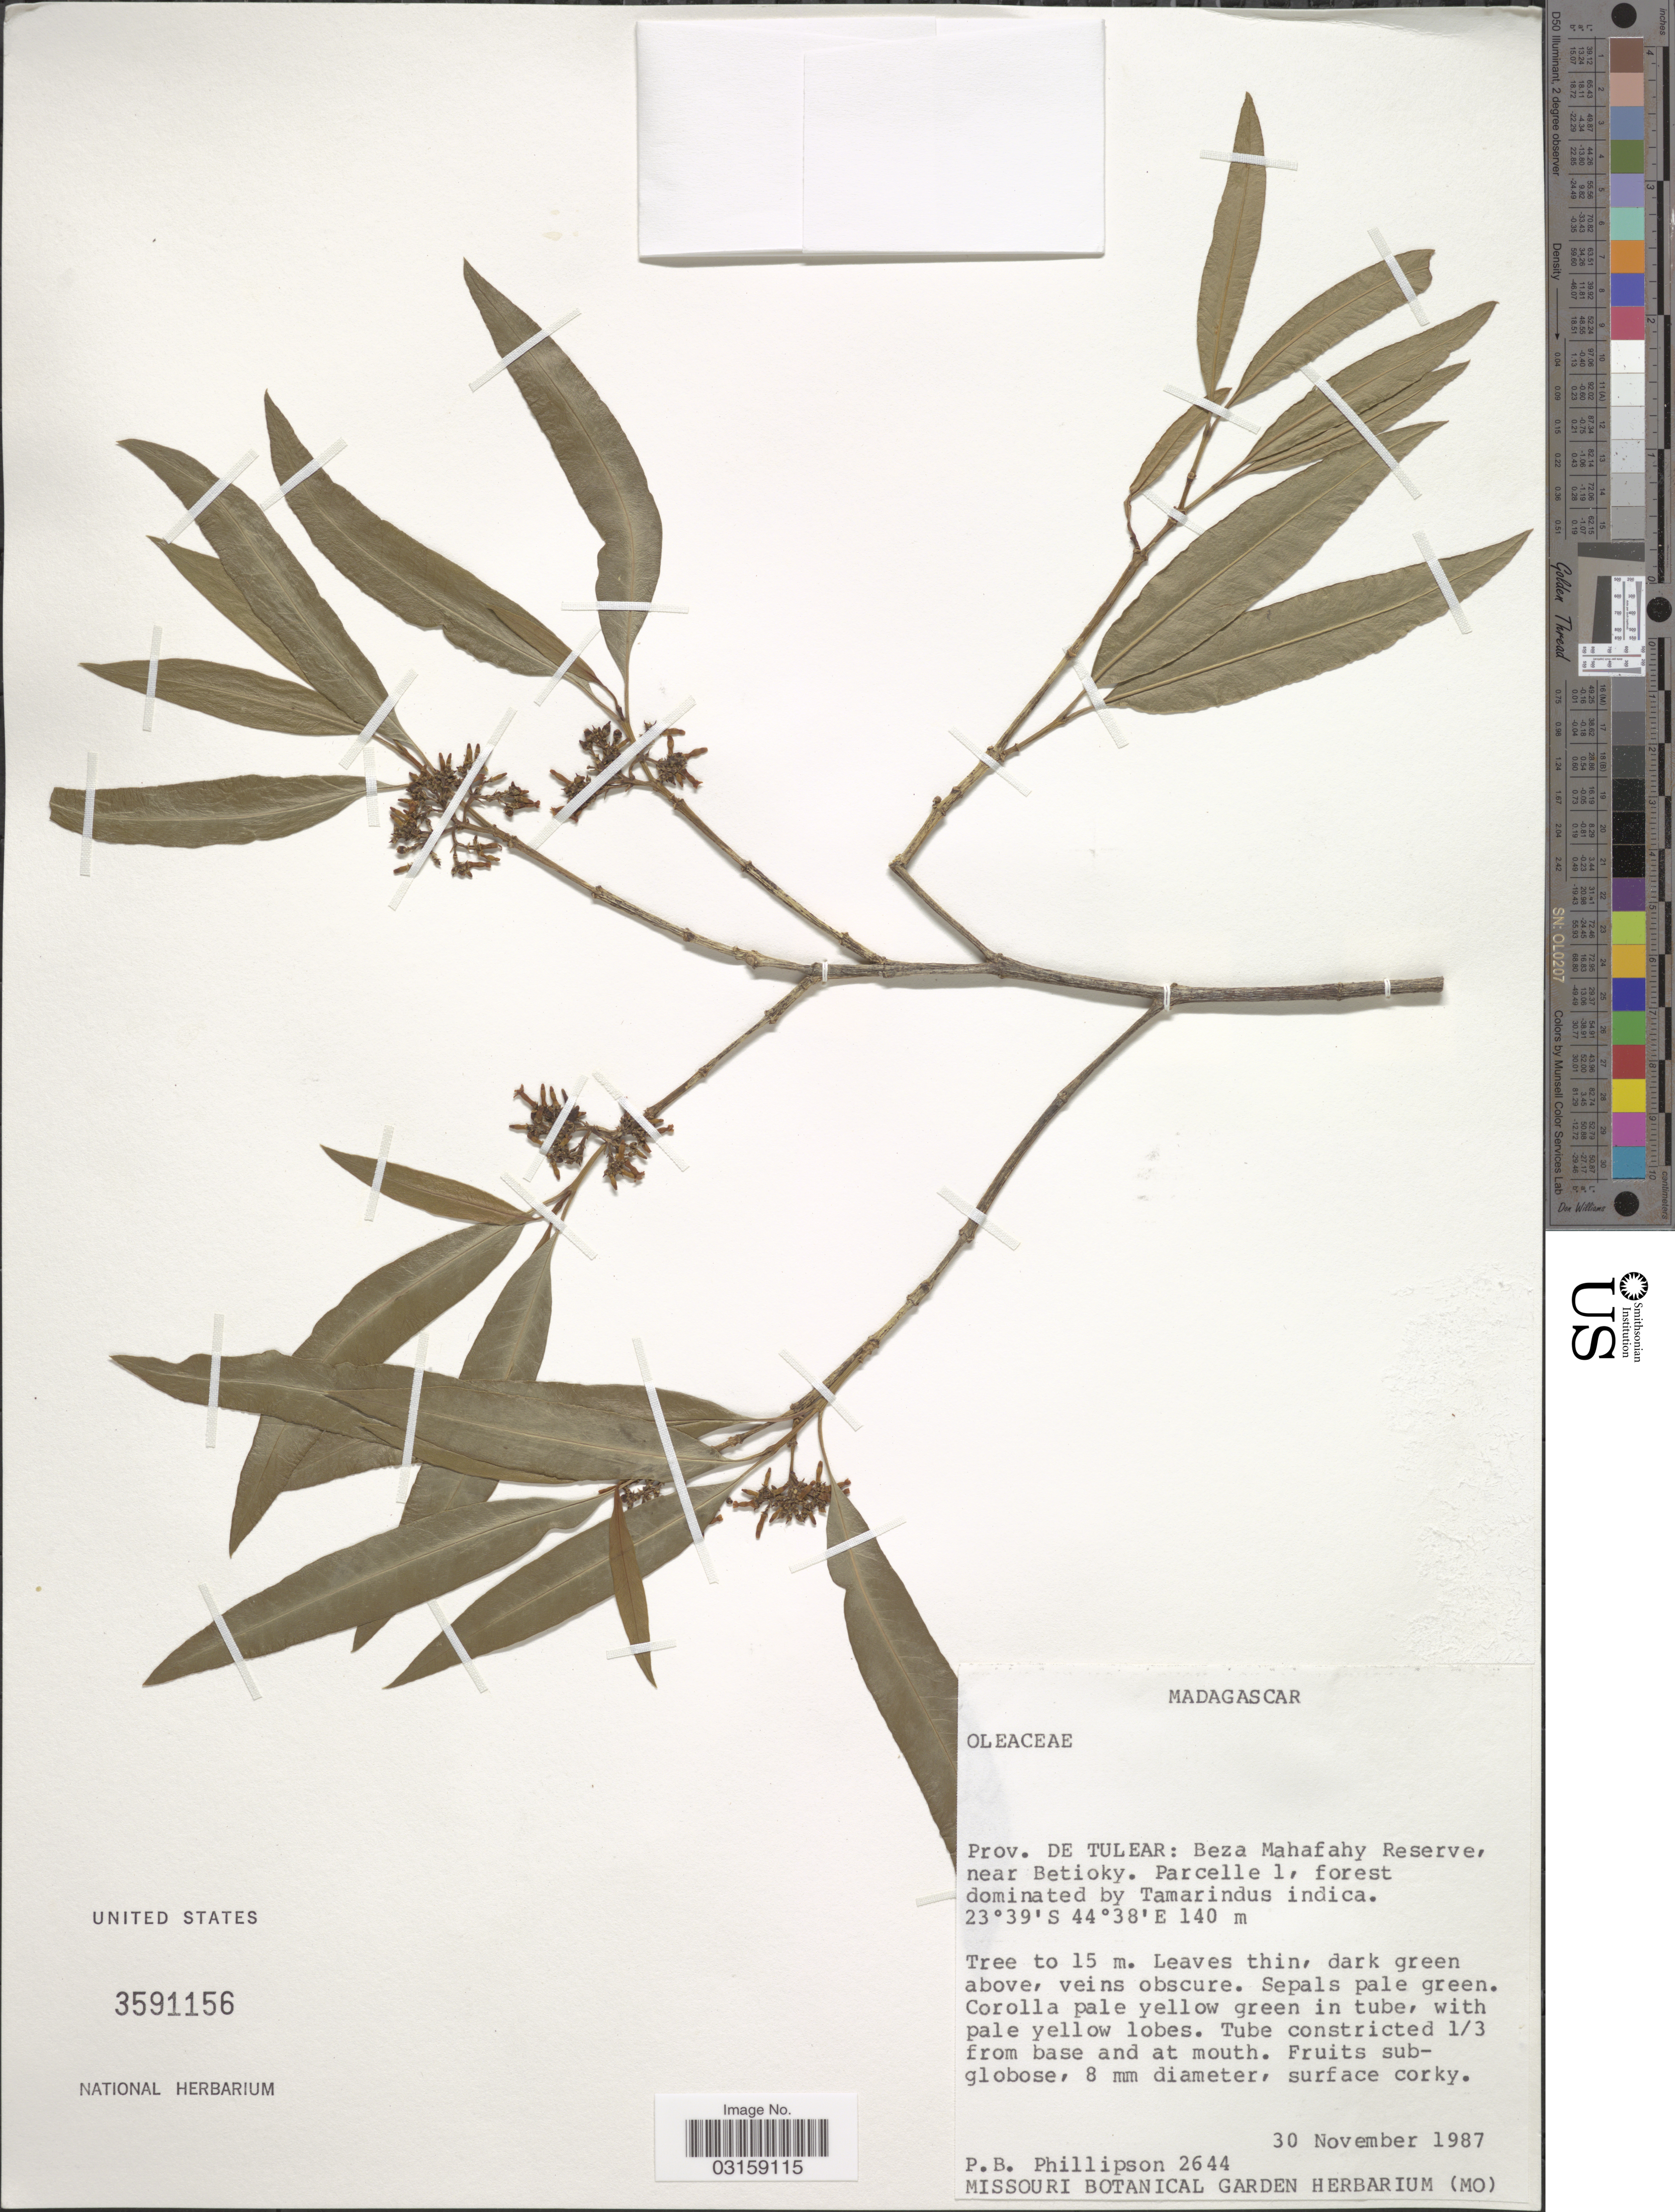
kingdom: Plantae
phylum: Tracheophyta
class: Magnoliopsida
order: Lamiales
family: Oleaceae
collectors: P. B. Phillipson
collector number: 2644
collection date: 1987-11-30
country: Madagascar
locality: Prov. de Tulear: Beza Mahafahy Reserve, near Betioky. Parcelle 1.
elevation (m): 140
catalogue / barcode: US 3591156